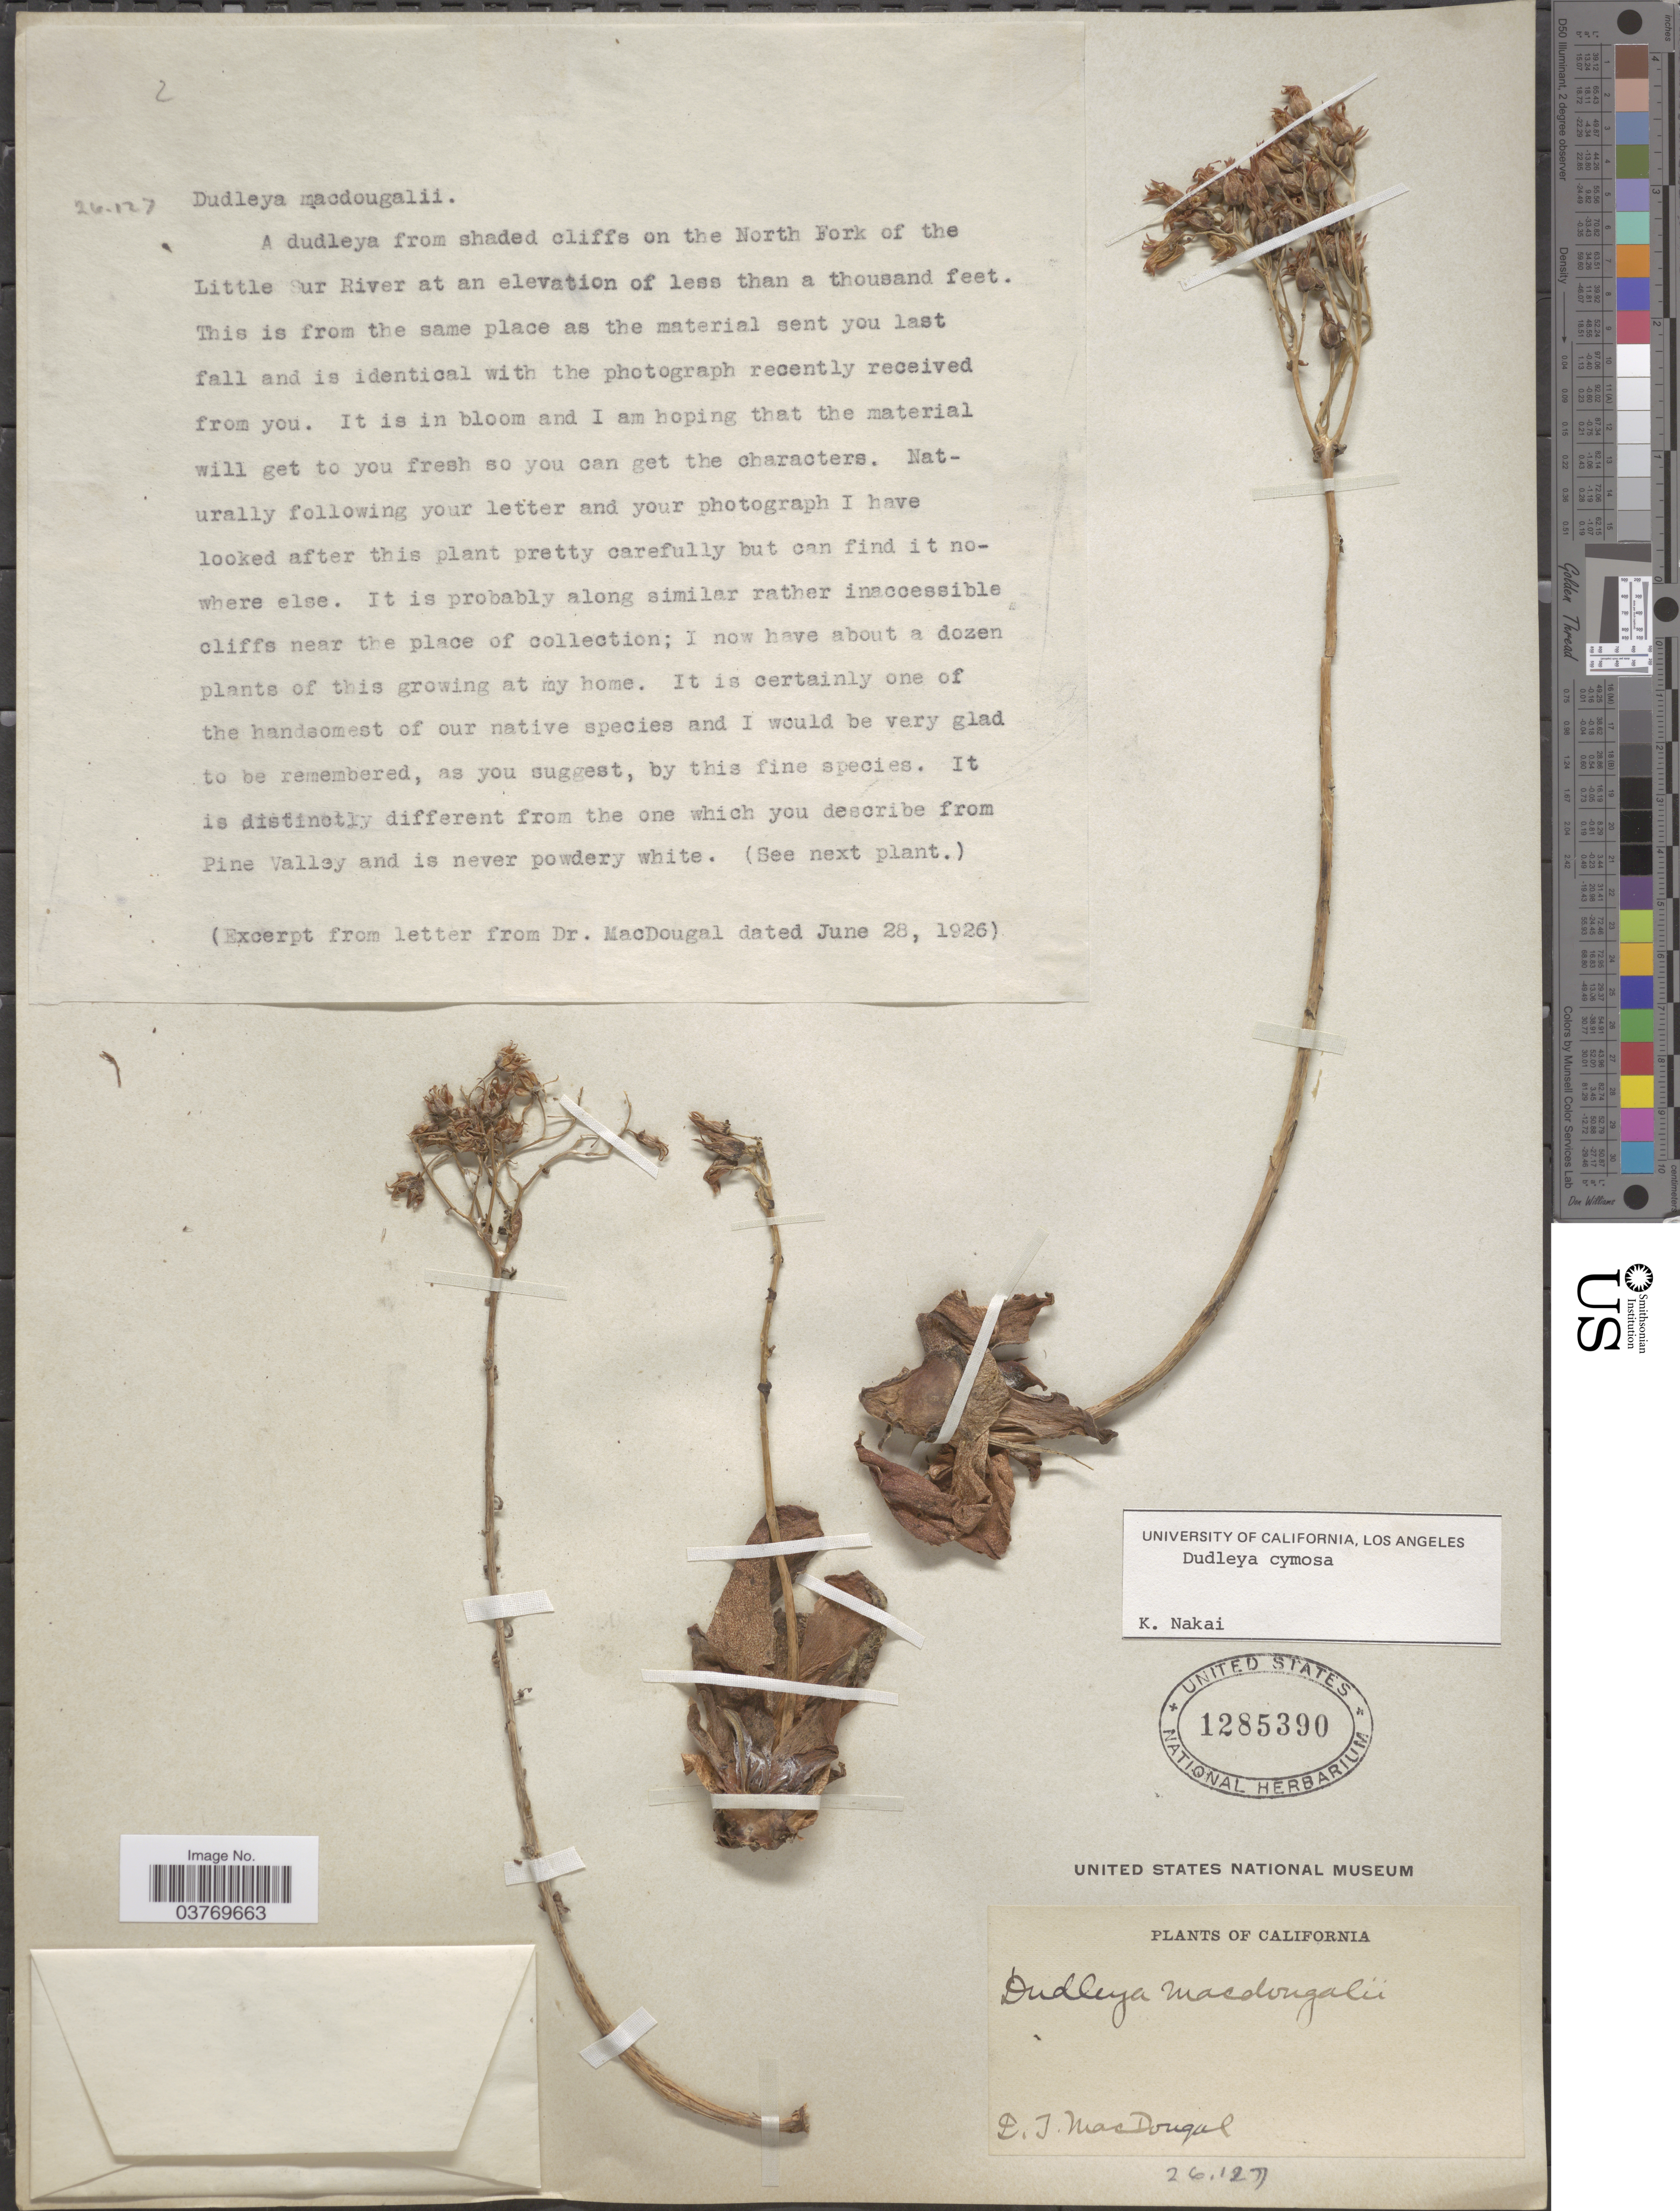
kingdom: Plantae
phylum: Tracheophyta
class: Magnoliopsida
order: Saxifragales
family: Crassulaceae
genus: Dudleya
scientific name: Dudleya cymosa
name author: (Lem.) Britton & Rose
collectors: D. T. MacDougal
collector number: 26127?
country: United States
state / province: California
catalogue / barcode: US 1285390